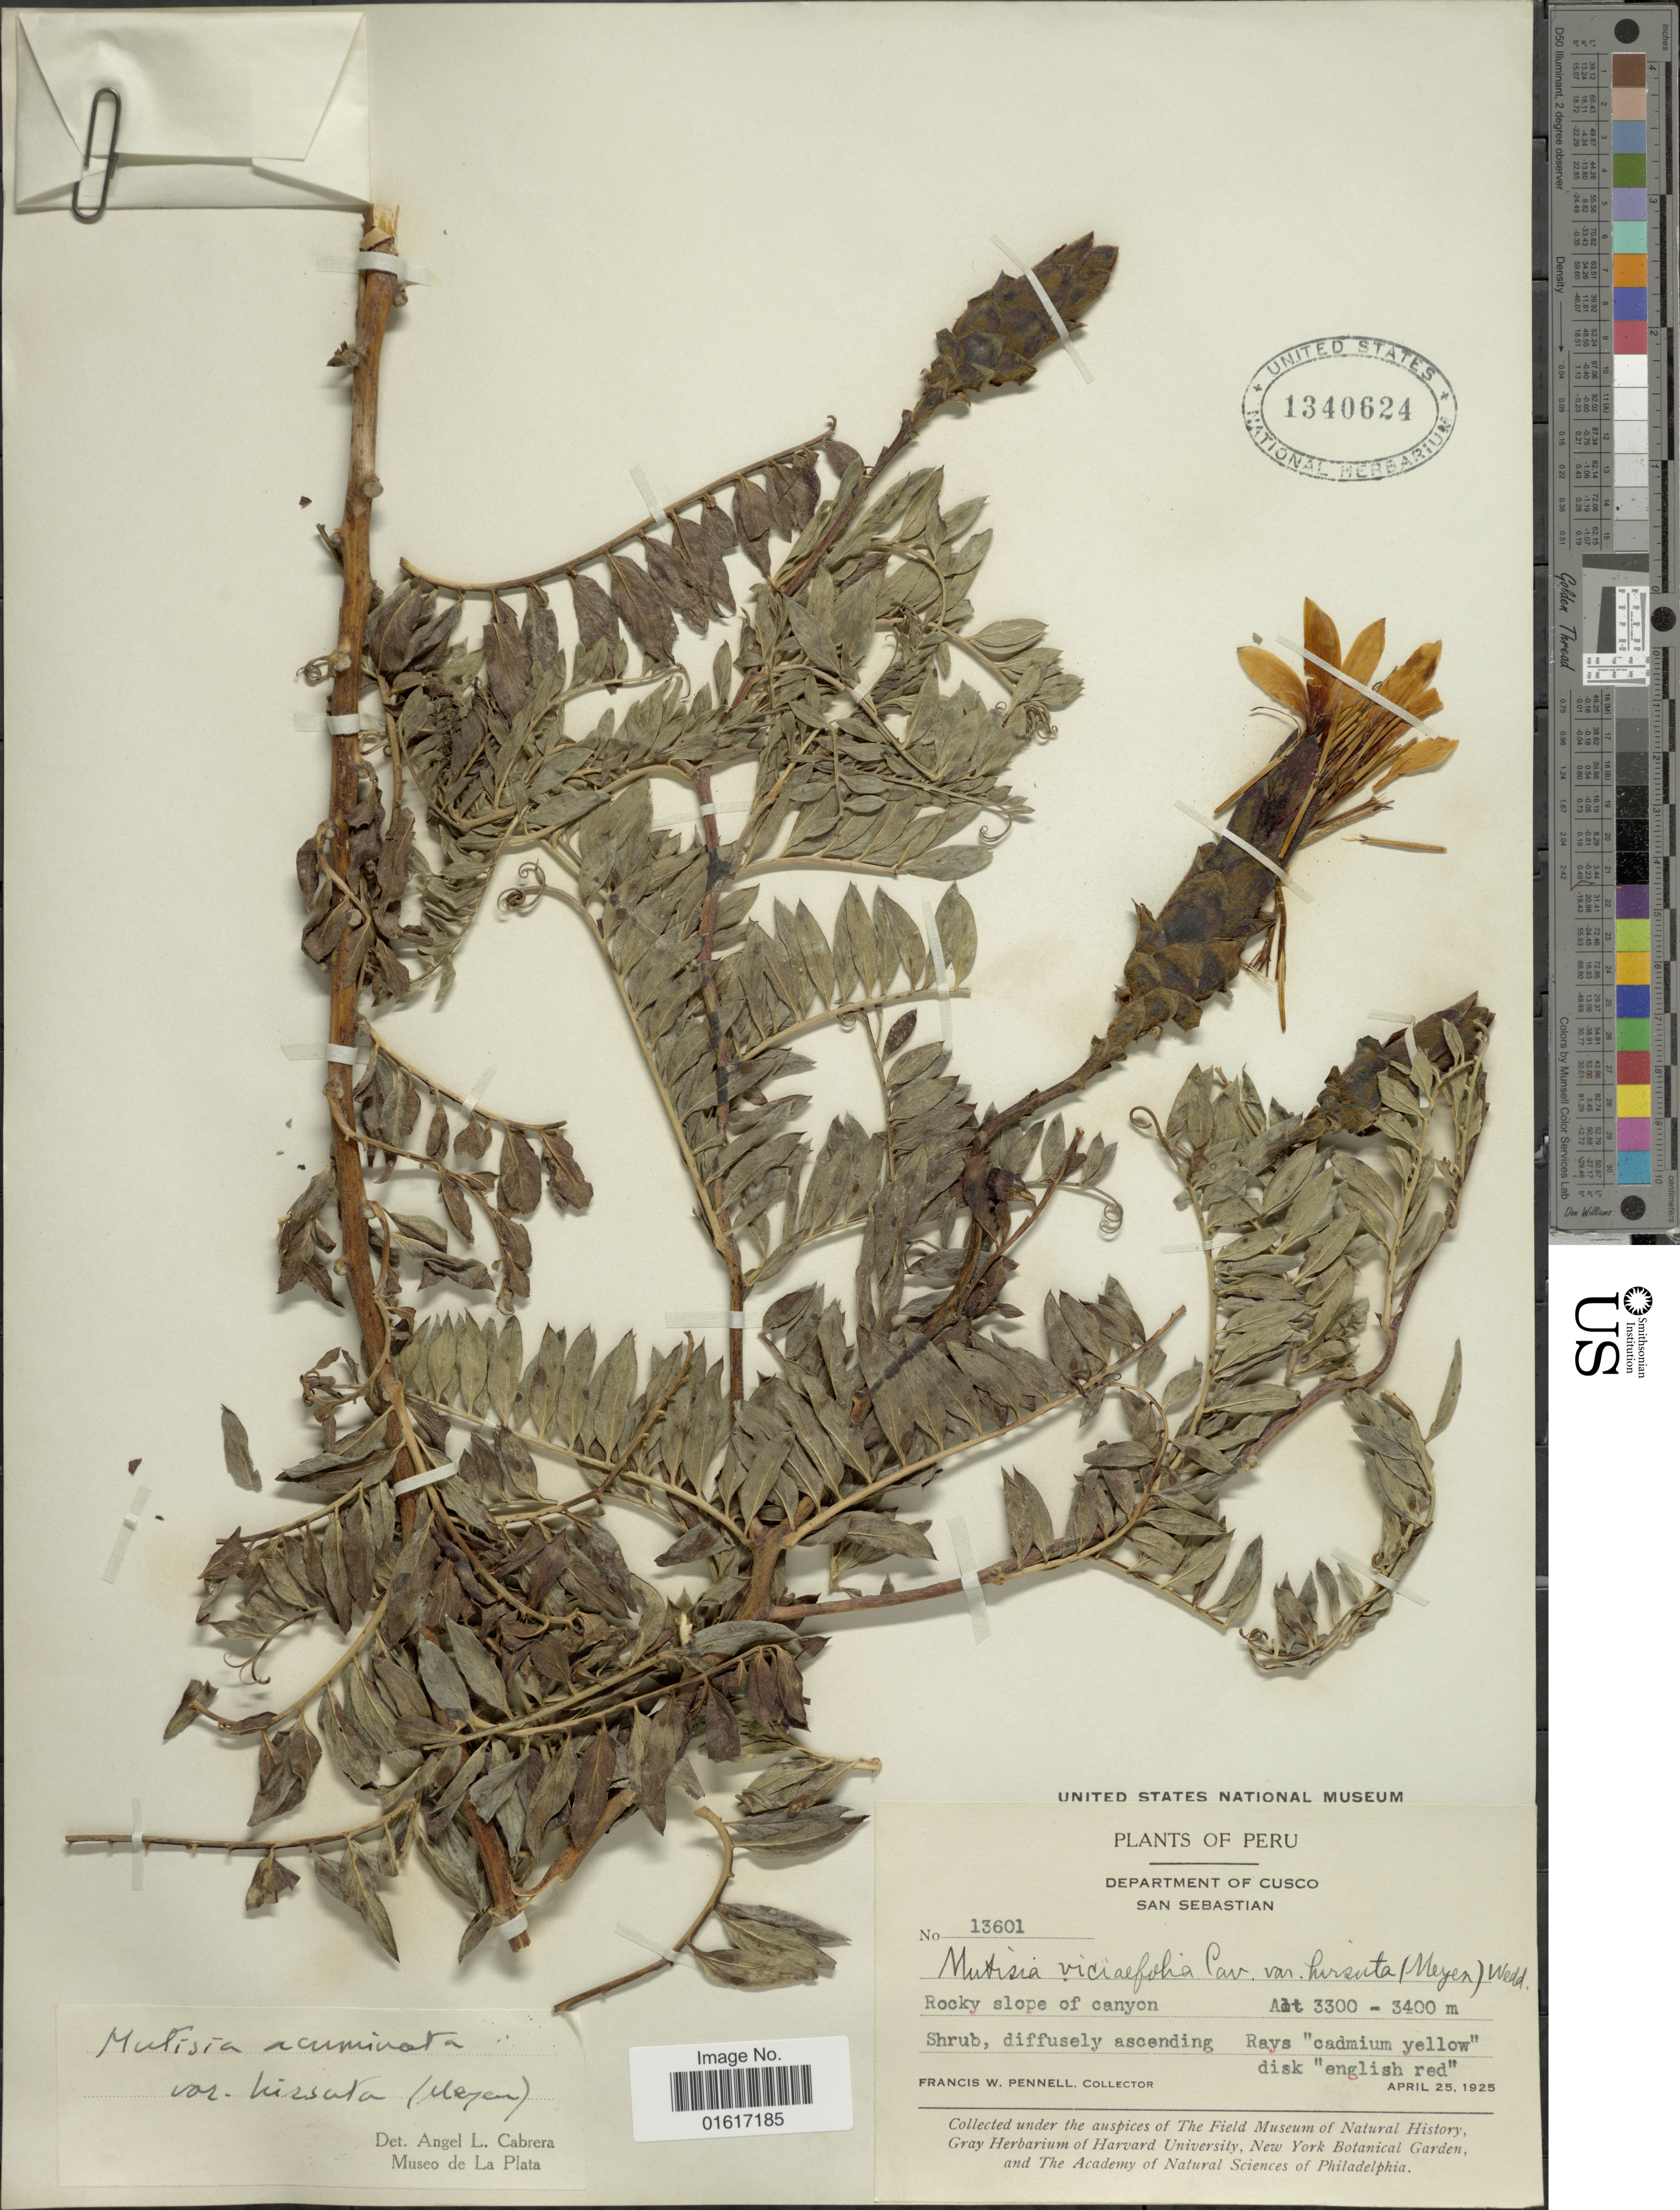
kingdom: Plantae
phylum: Tracheophyta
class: Magnoliopsida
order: Asterales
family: Asteraceae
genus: Mutisia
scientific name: Mutisia acuminata var. hirsuta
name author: (Meyen) Cabrera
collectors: F. W. Pennell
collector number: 13601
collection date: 1925-04-25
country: Peru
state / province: Cusco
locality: San Sebastian. Rocky slope of canyon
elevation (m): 3300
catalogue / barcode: US 1340624